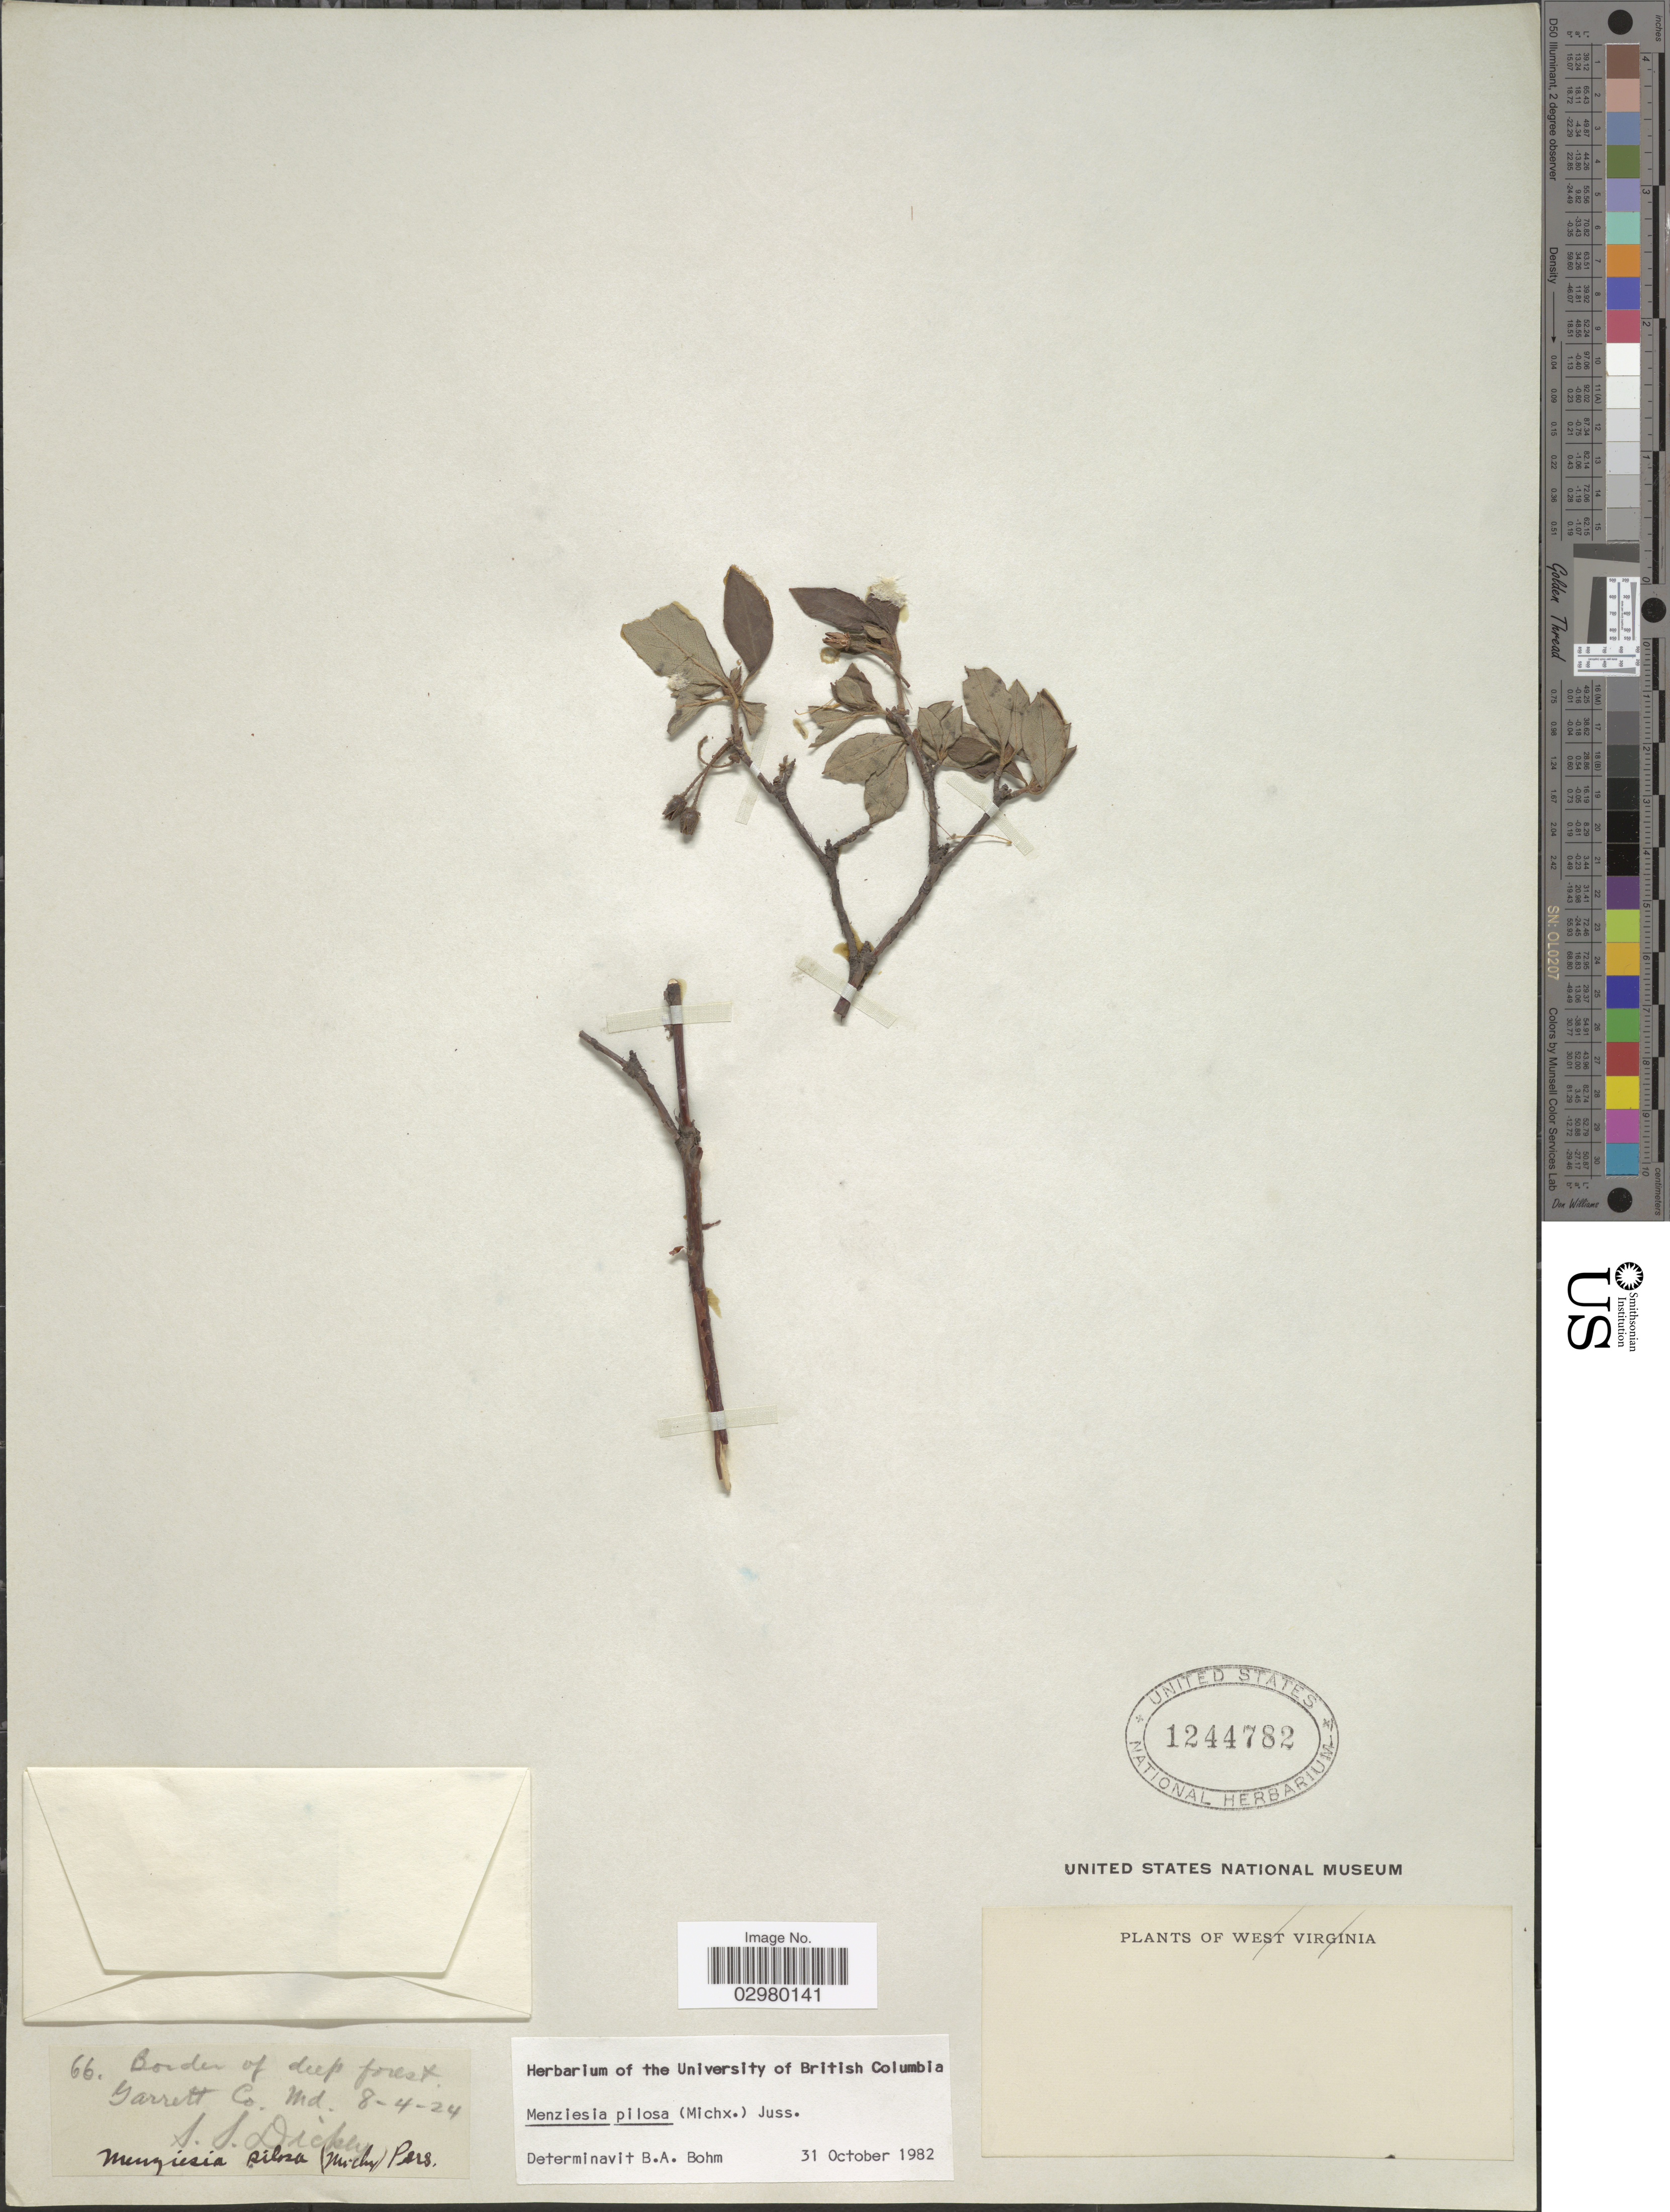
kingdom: Plantae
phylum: Tracheophyta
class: Magnoliopsida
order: Ericales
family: Ericaceae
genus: Menziesia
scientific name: Menziesia pilosa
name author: (Michx.) Juss.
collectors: S. Dickey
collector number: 66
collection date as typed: Transcribed d/m/y: 8/4/24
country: United States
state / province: Maryland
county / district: Garrett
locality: Garrett Co.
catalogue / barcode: US 1244782